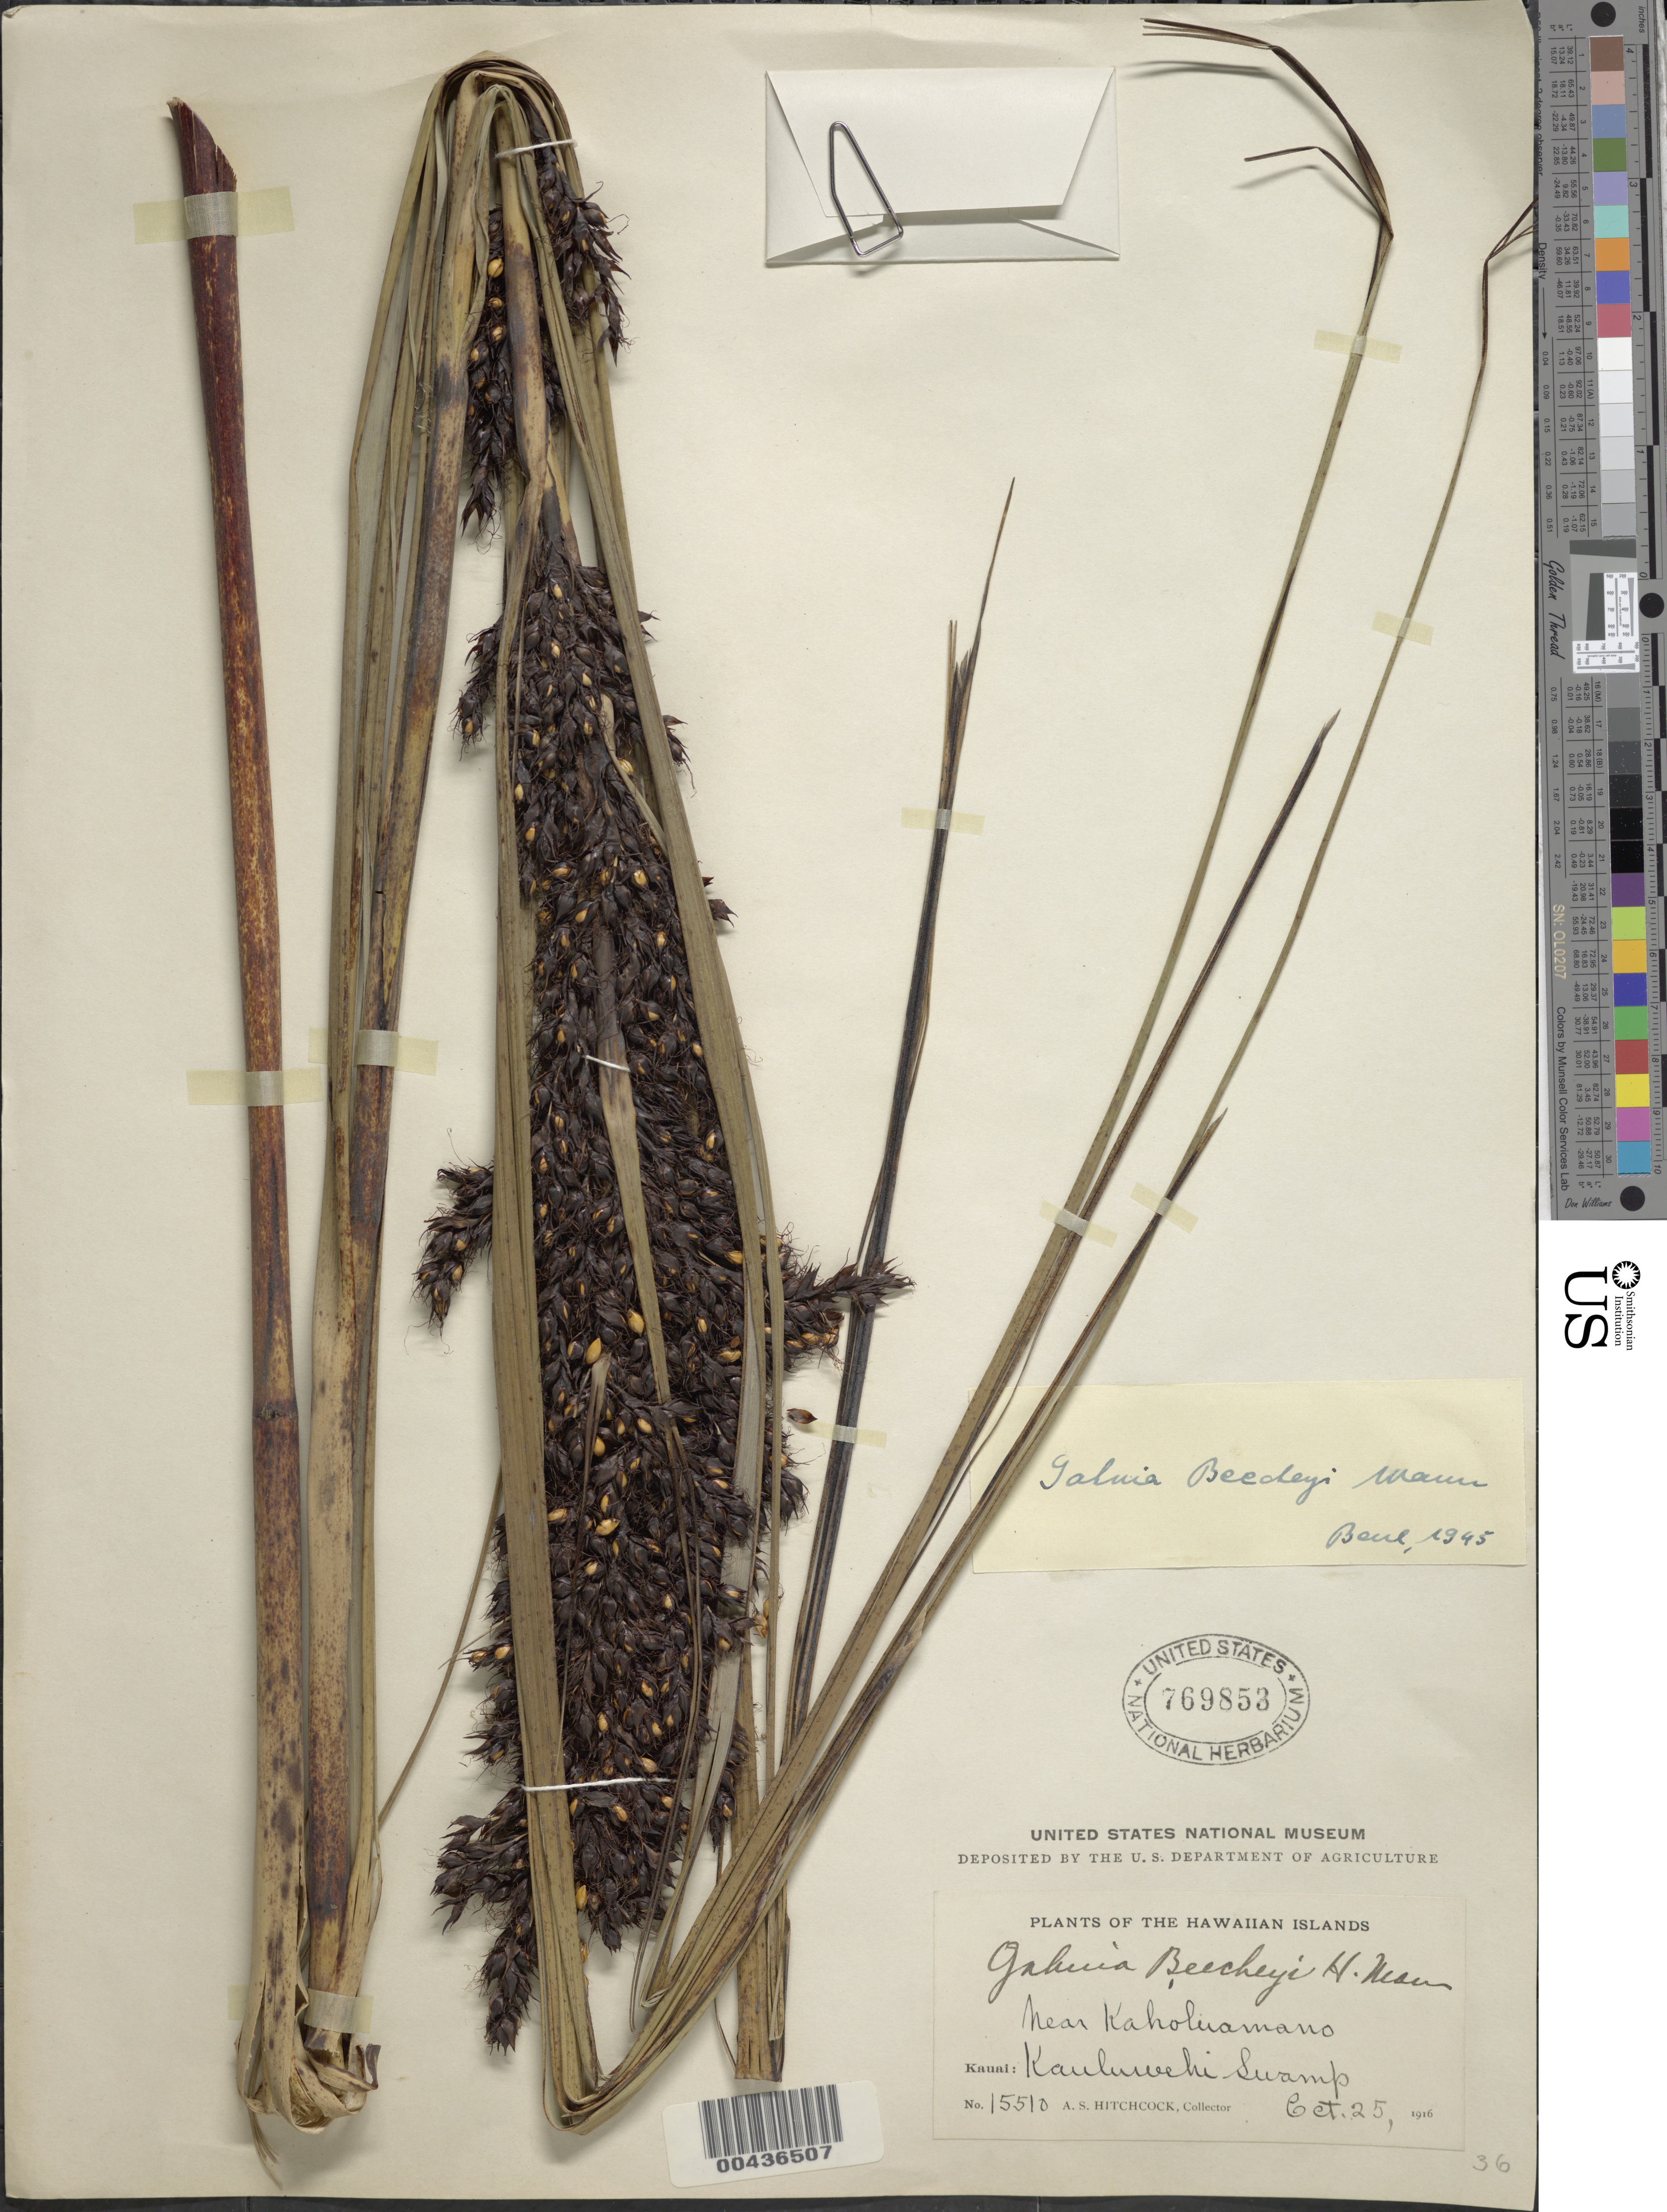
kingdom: Plantae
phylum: Tracheophyta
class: Liliopsida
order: Poales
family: Cyperaceae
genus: Gahnia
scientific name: Gahnia beecheyi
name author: H. Mann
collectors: A. S. Hitchcock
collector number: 15510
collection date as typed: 25 Oct 1916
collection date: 1916-10-25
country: United States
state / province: Hawaii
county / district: Kauai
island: Kaua'i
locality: Kauluwehi Swamp, near Kaholuamano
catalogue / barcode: US 769853